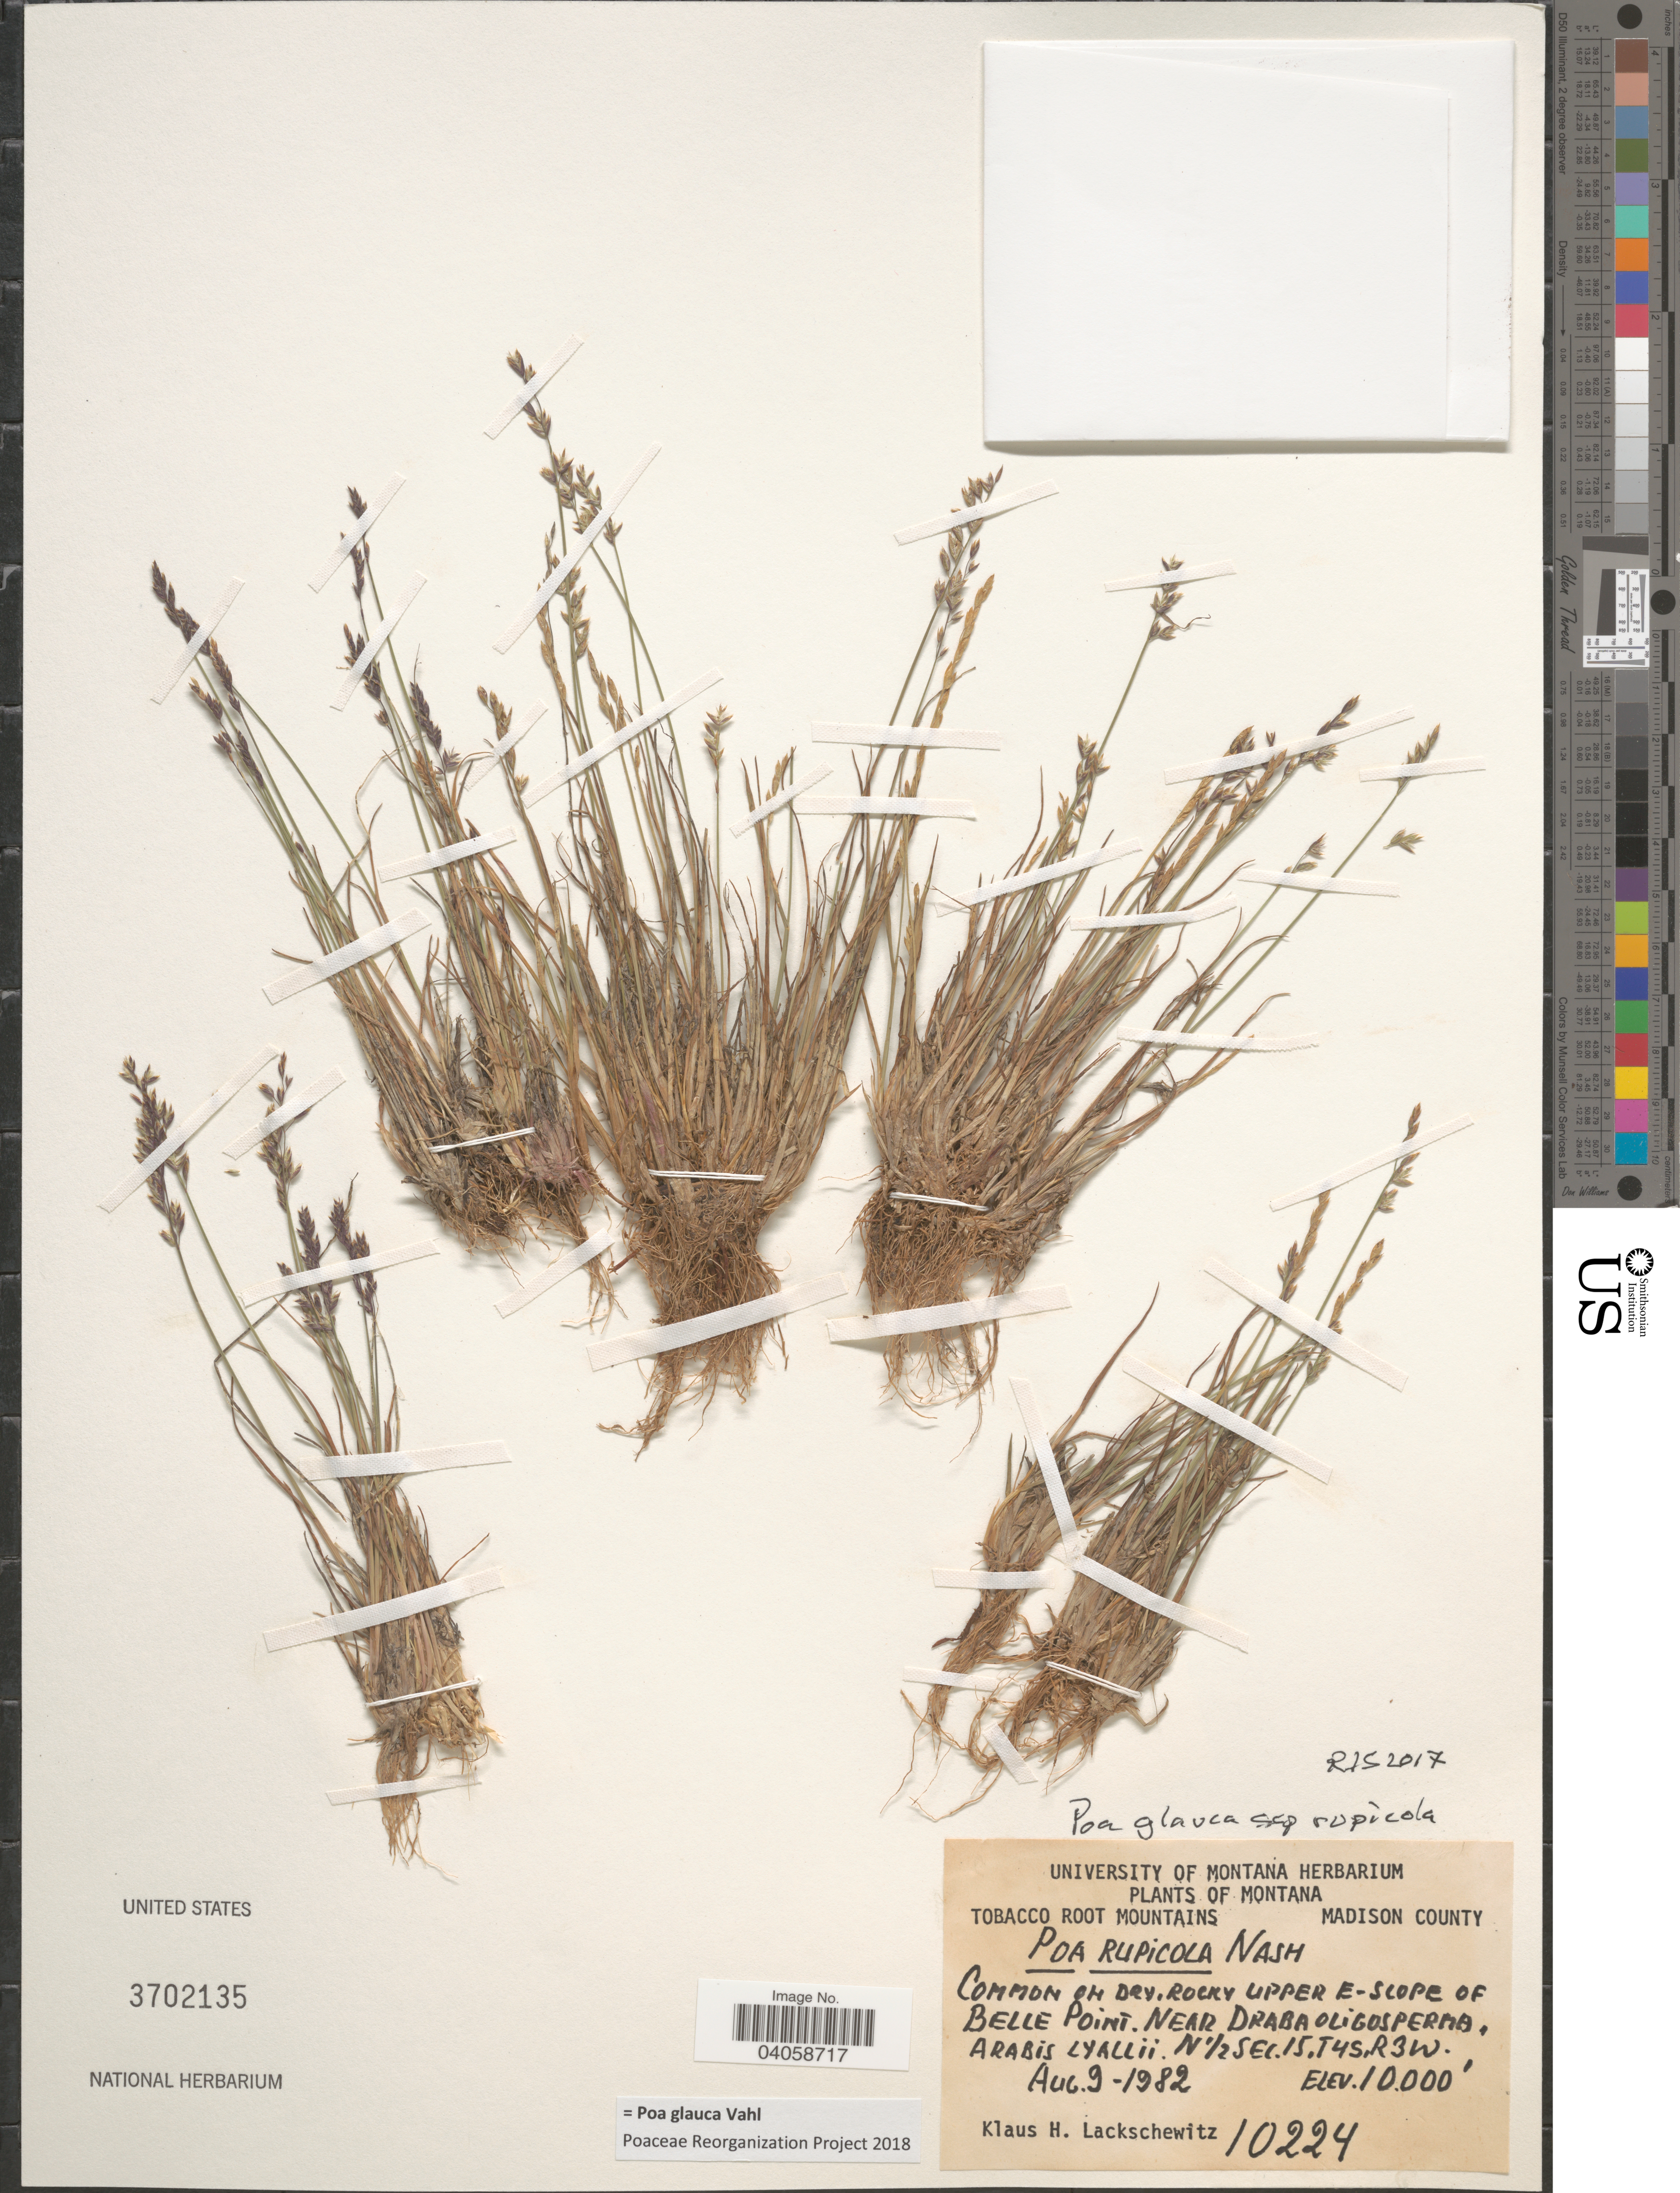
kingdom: Plantae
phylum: Tracheophyta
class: Liliopsida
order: Poales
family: Poaceae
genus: Poa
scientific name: Poa glauca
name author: Vahl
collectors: K. Lackschewitz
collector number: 10224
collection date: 1982-08-09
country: United States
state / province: Montana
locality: Tobacco Root Mountains. Madison County. On dry rocky Upper E-slope of Belle Point. N½ Sec. 15, T4S, R3W.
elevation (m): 3048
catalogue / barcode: US 3702135